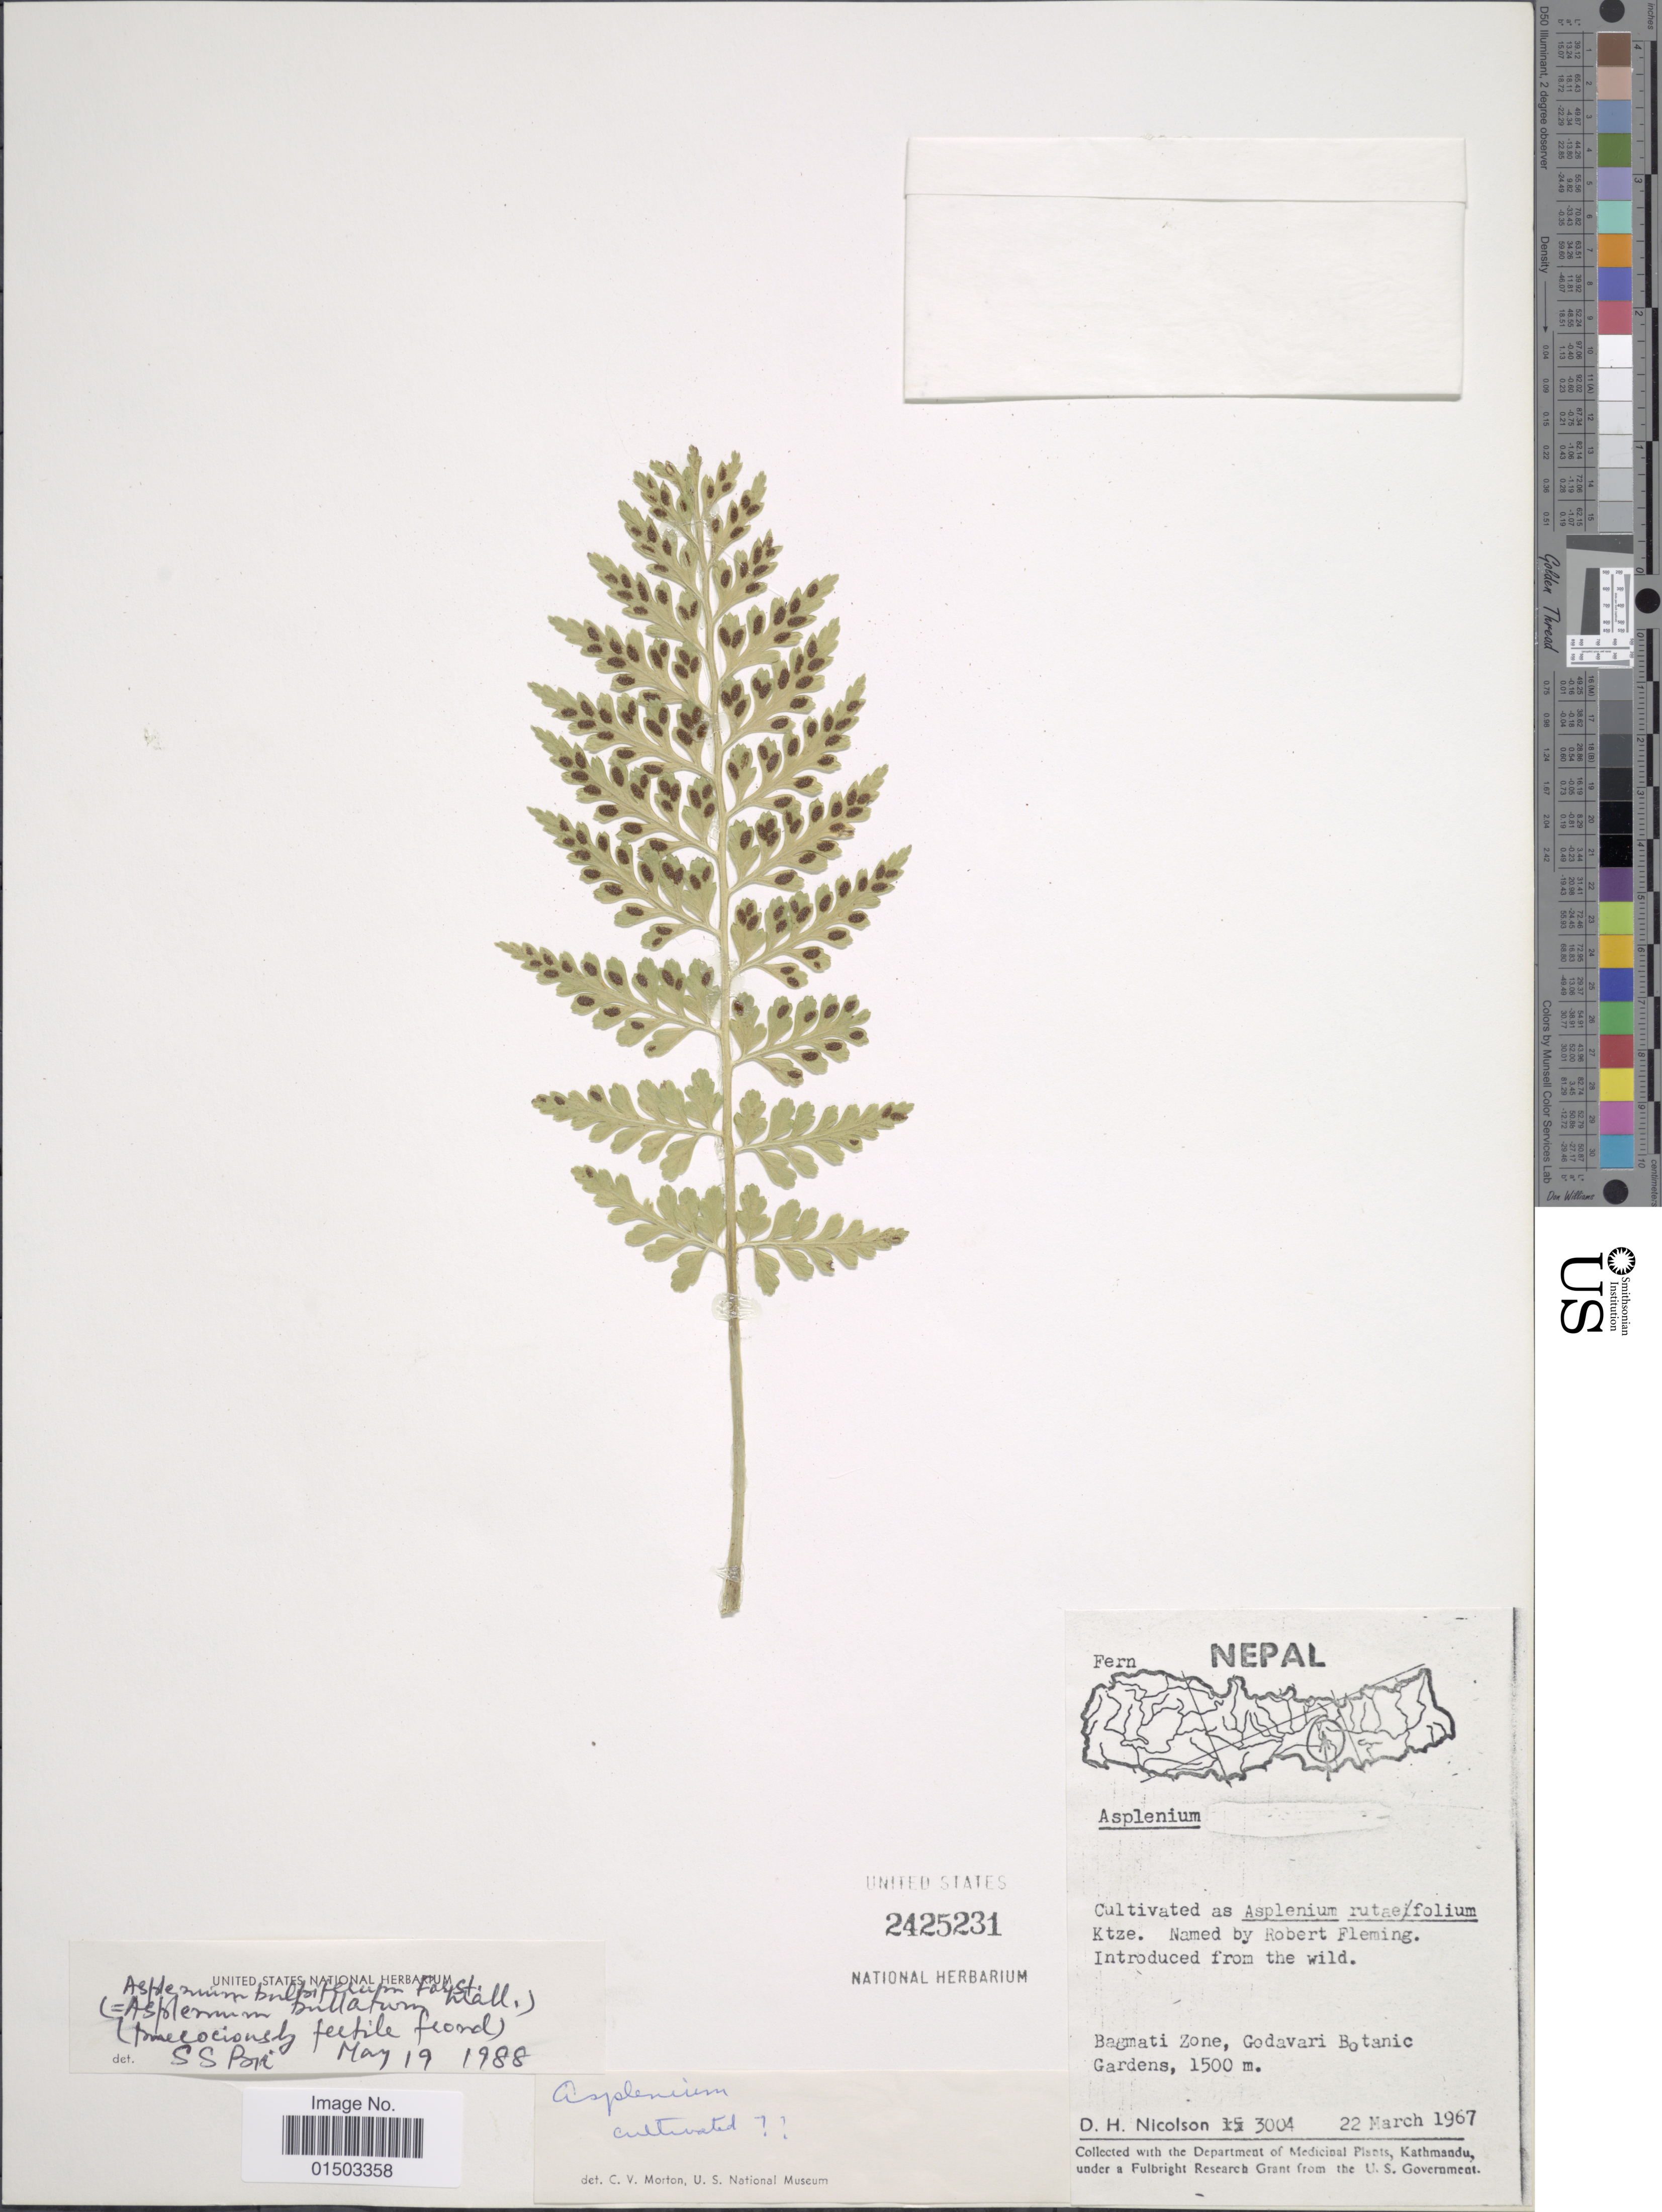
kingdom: Plantae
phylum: Tracheophyta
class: Polypodiopsida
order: Polypodiales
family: Aspleniaceae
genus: Asplenium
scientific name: Asplenium bulbiferum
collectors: D. H. Nicolson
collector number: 3004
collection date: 1967-03-22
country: Nepal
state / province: Bagmati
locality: Nepal, Cultivated as Asplenium rutaefolium Ktze. Bagmati Zone, Gedavari Botanic Gardens.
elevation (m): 1500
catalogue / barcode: US 2425231